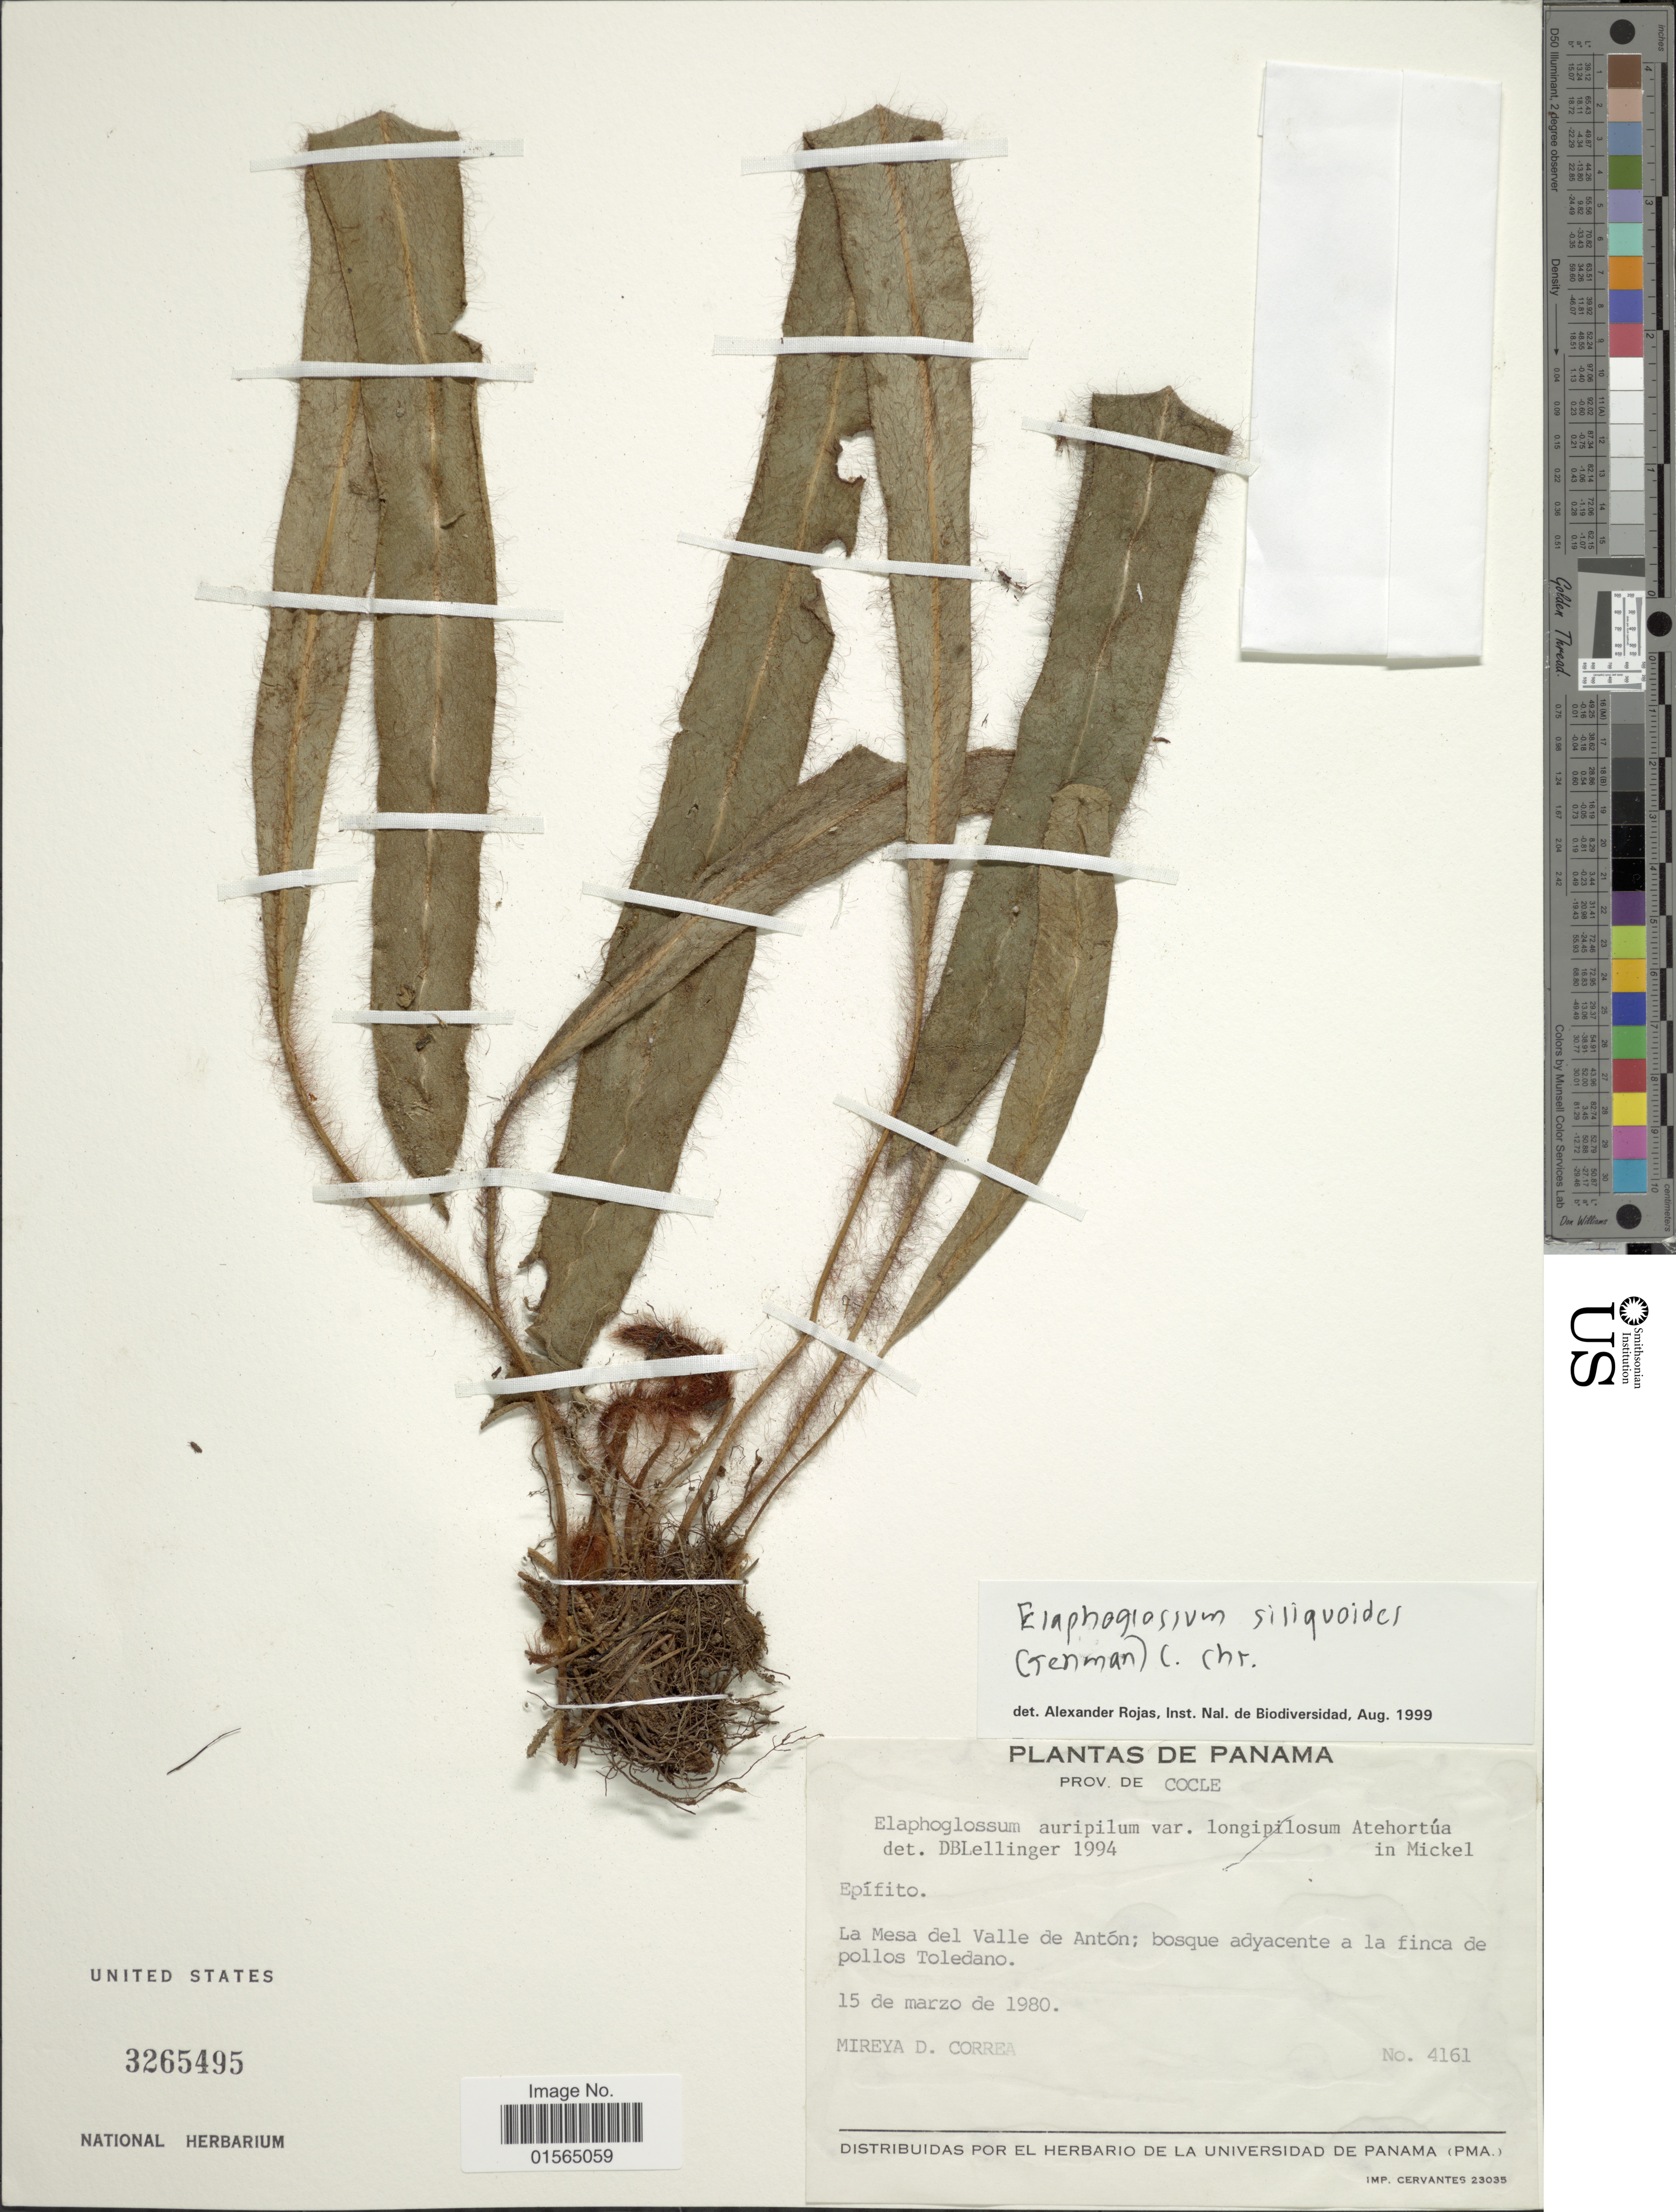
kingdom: Plantae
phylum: Tracheophyta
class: Polypodiopsida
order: Polypodiales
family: Dryopteridaceae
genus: Elaphoglossum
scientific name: Elaphoglossum siliquoides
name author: (Jenman) C. Chr.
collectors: M. D. Corrêa-A.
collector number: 4161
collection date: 1980-03-15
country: Panama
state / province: Coclé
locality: La Mesa del Valle de Anton; bosque adyacente a la finca de pollos Toledano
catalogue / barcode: US 3265495